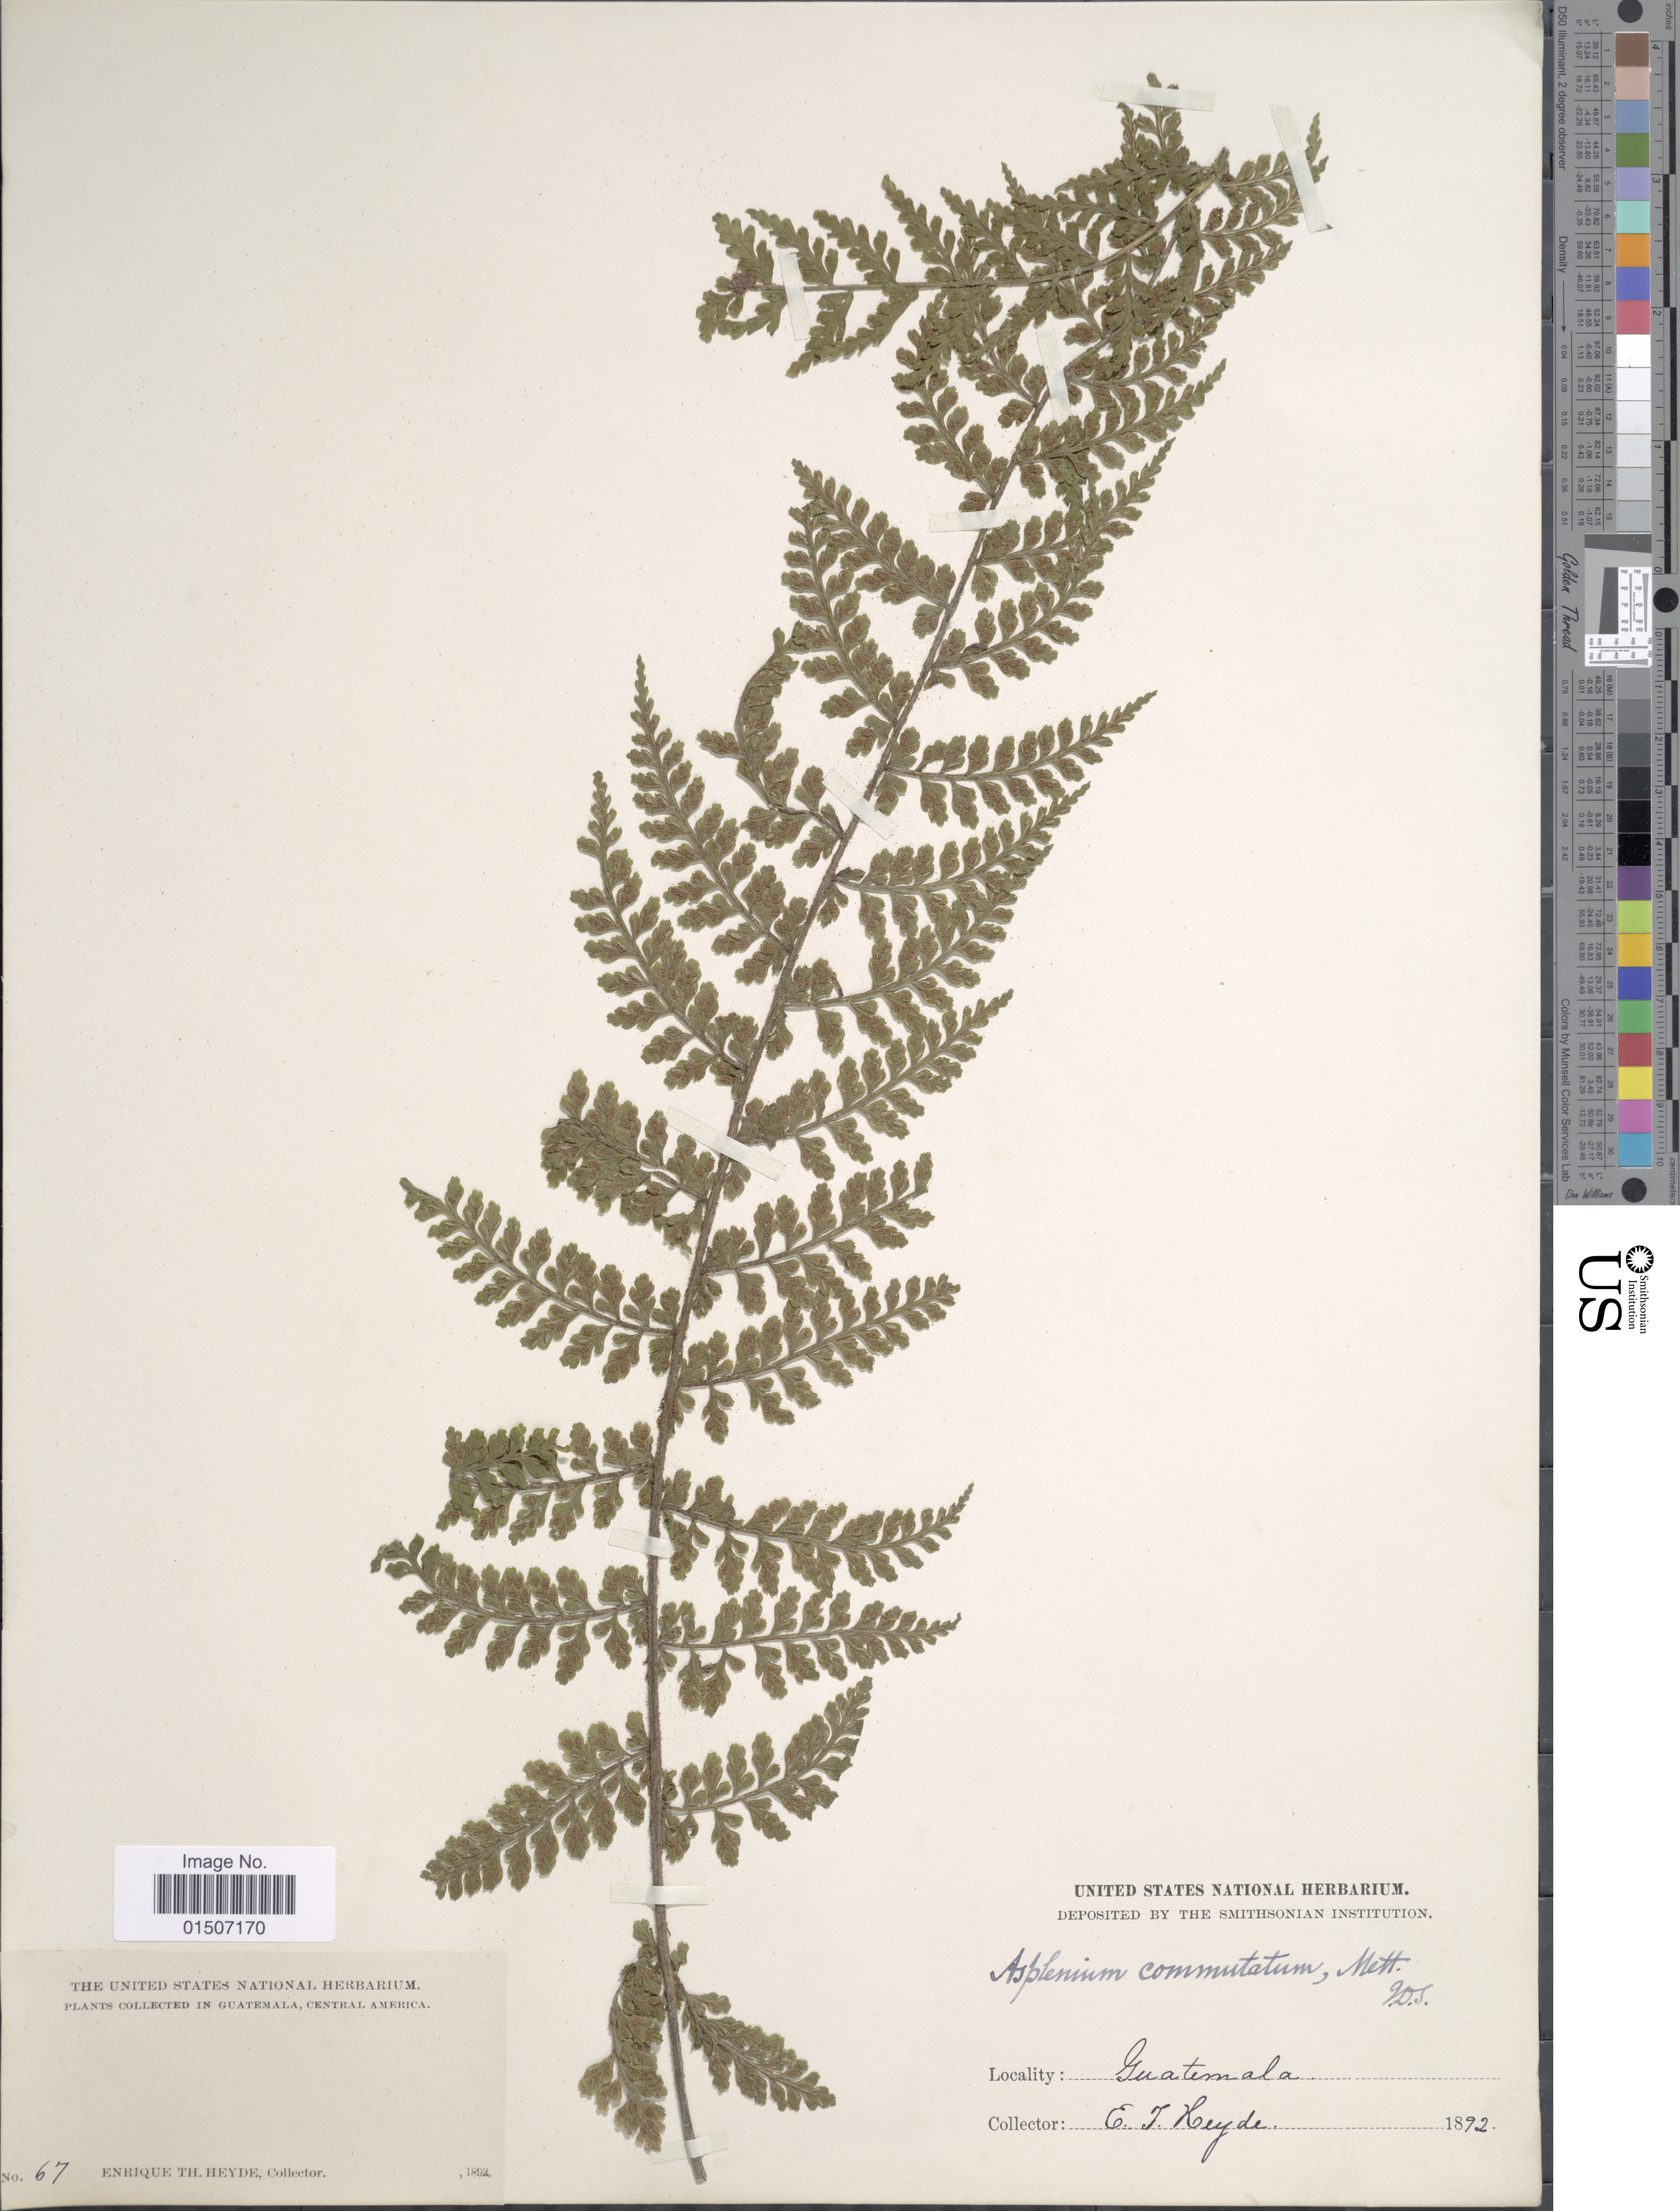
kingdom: Plantae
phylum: Tracheophyta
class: Polypodiopsida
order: Polypodiales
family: Aspleniaceae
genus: Asplenium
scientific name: Asplenium myapteron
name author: Fée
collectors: E. T. Heyde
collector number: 67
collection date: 1892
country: Guatemala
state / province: Guatemala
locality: In Central America